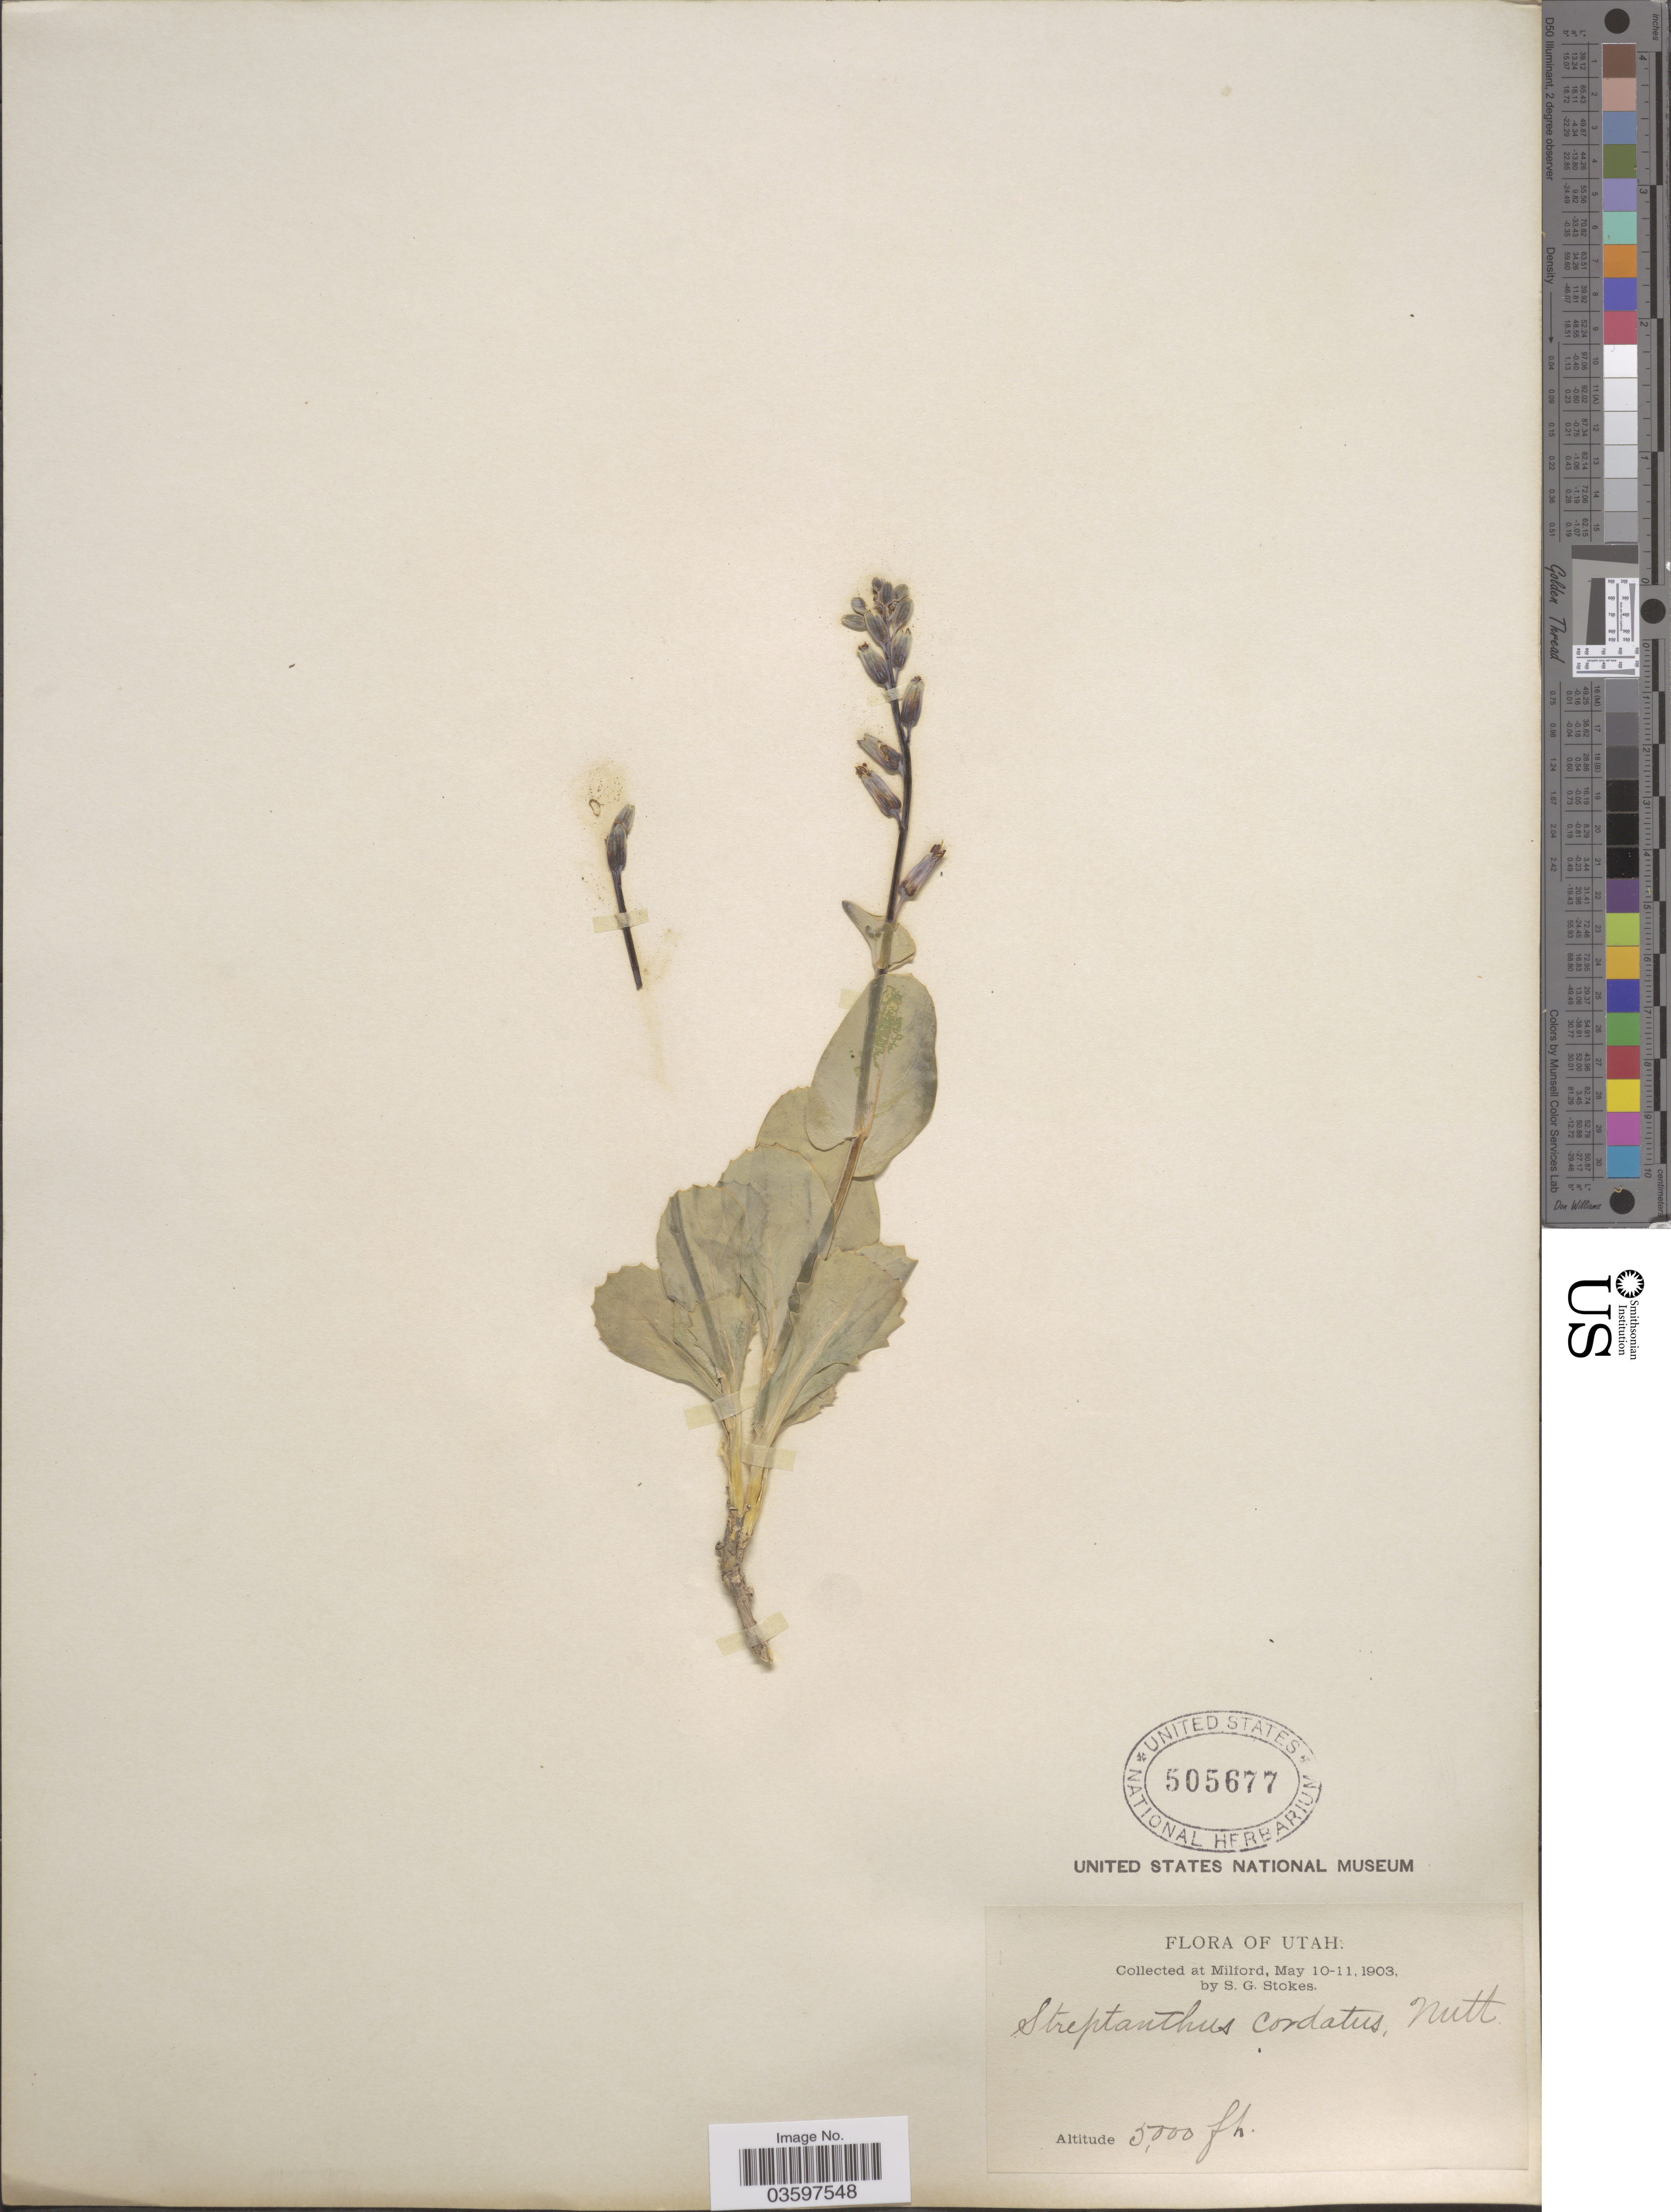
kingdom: Plantae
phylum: Tracheophyta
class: Magnoliopsida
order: Brassicales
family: Brassicaceae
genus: Streptanthus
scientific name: Streptanthus cordatus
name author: Nutt. ex Torr. & A. Gray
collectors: S. G. Stokes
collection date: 1903-05-10/1903-05-11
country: United States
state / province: Utah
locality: Milford.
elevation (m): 1524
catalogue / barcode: US 505677